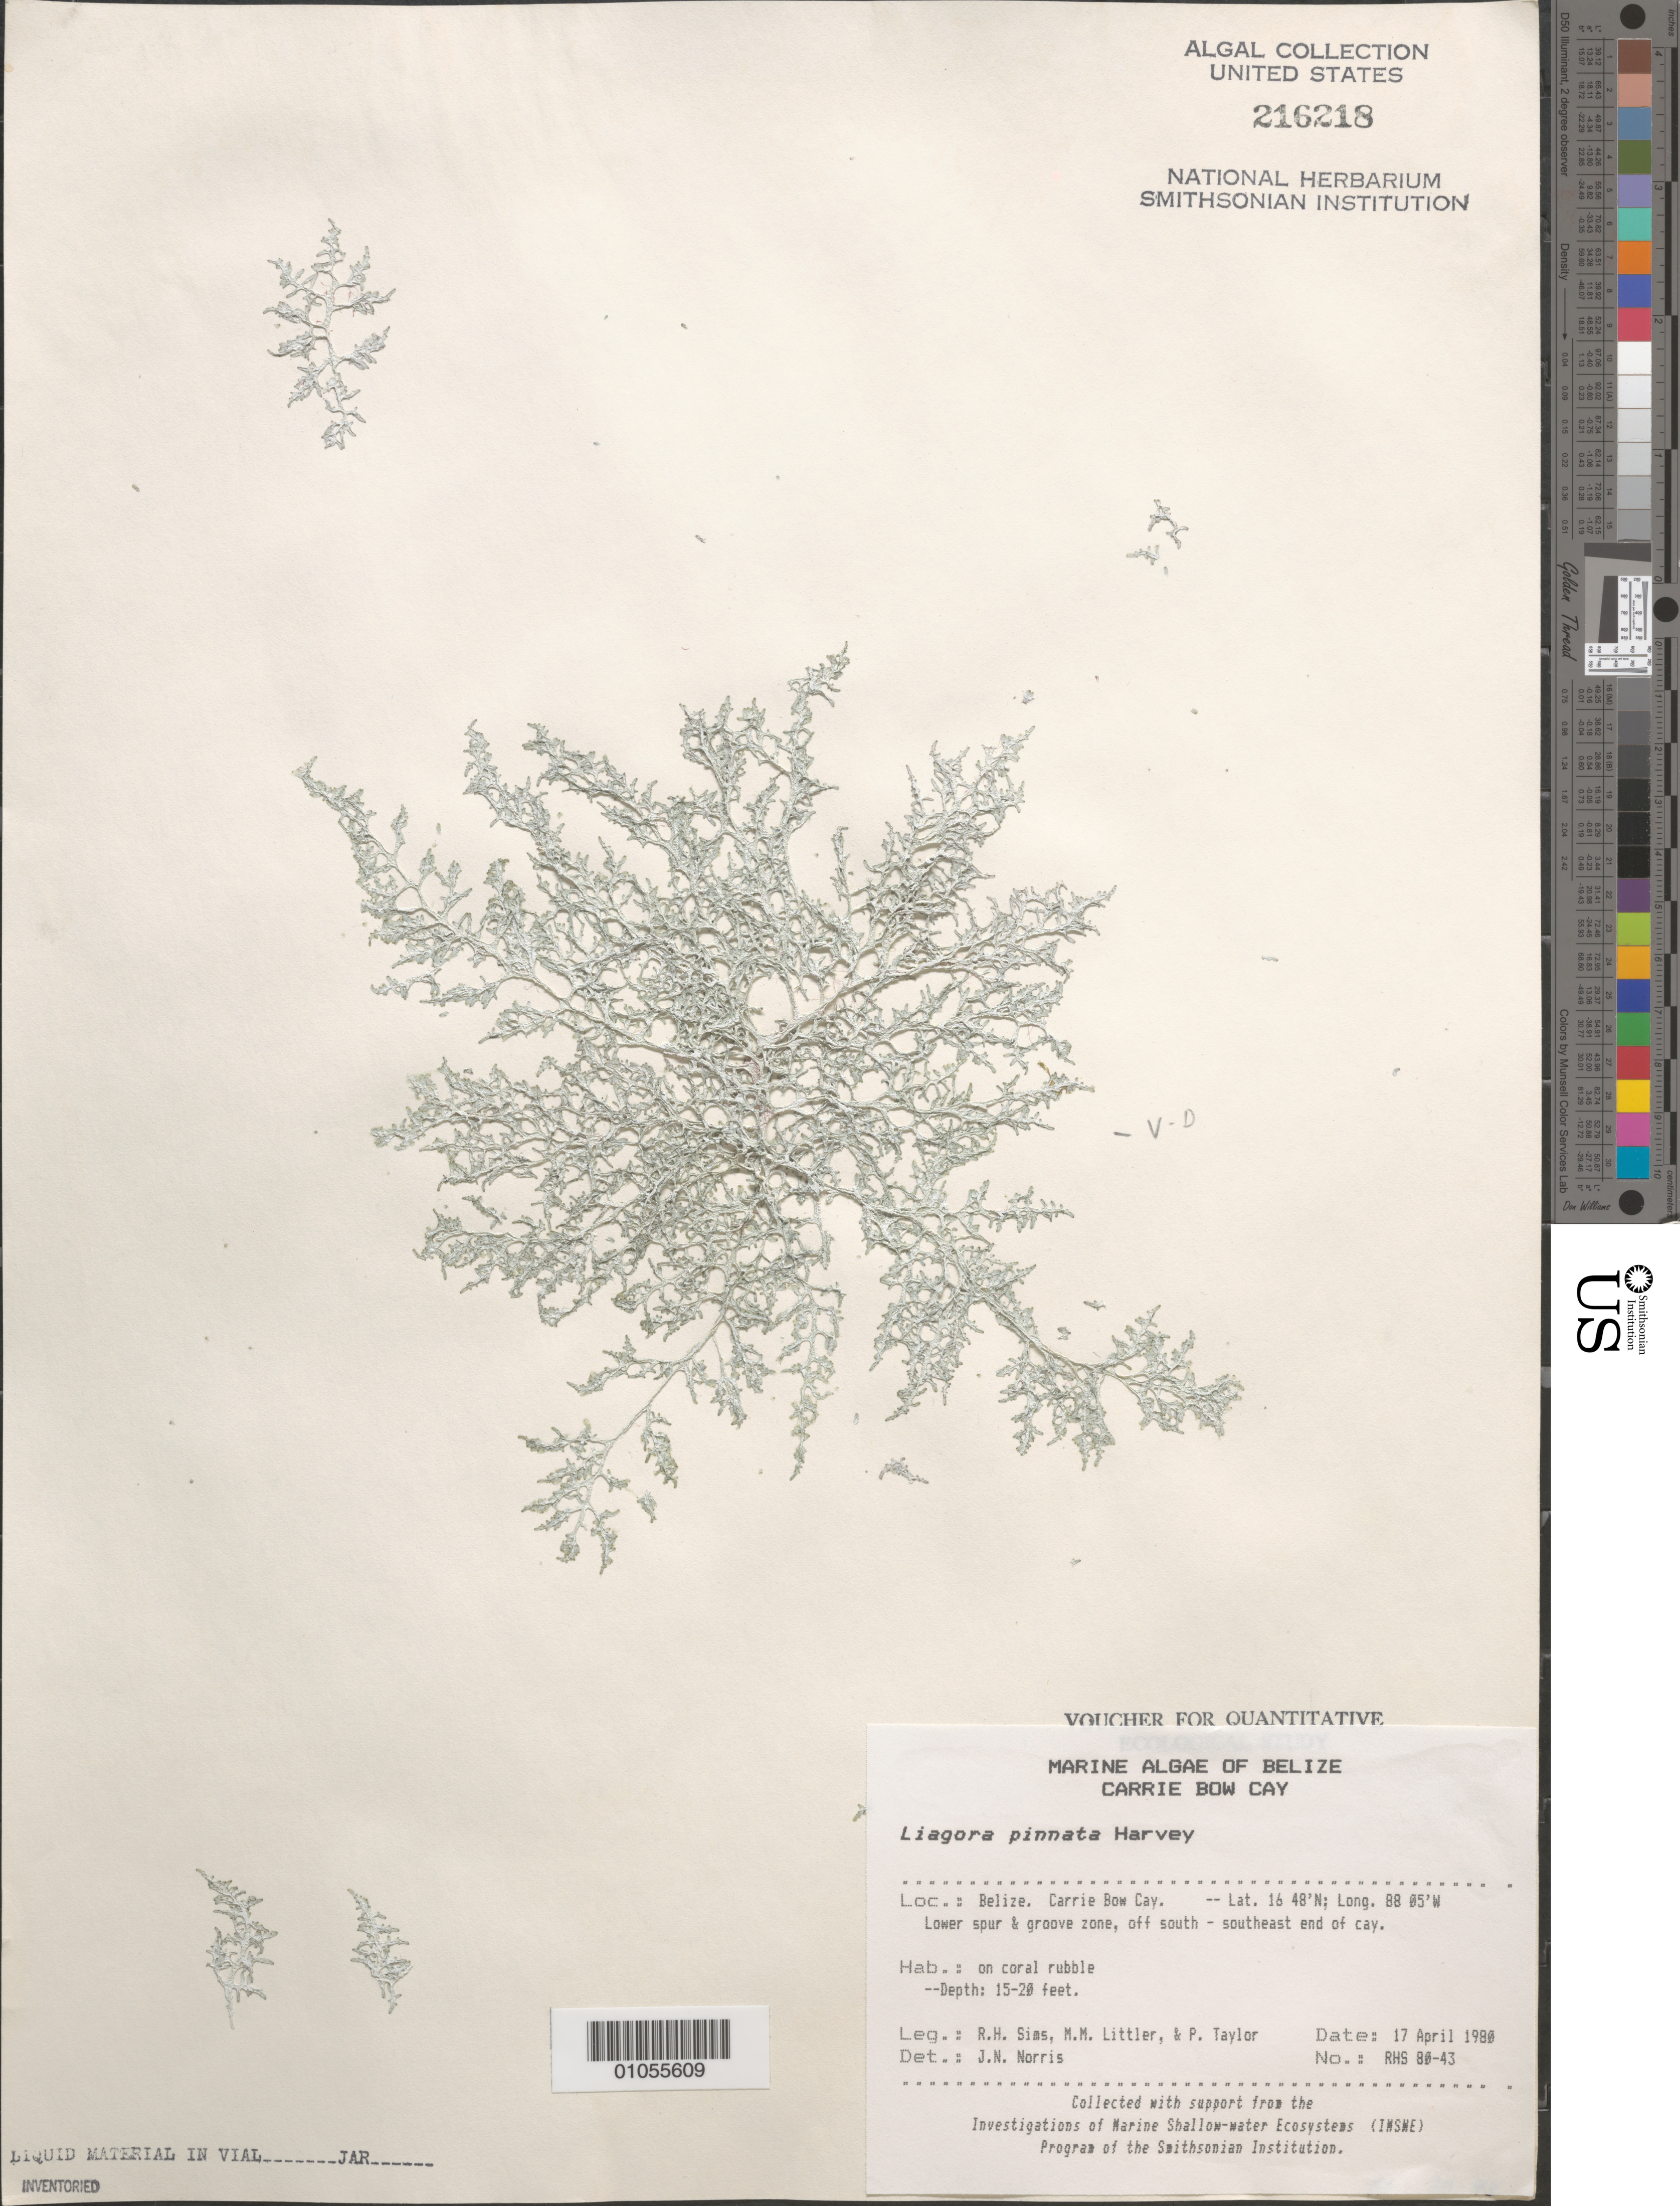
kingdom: Plantae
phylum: Rhodophyta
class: Florideophyceae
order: Nemaliales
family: Liagoraceae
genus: Liagora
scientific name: Liagora pinnata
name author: Harv.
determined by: Norris, James N.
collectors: R. H. Sims, M. M. Littler & P. R. Taylor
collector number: RHS 80-43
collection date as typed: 17 Apr 1980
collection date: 1980-04-17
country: Belize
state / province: Stann Creek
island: Carrie Bow Cay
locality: Lower spur and groove zone, off south southeast end of the cay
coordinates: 16 48'N, 88 05'W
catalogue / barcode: US 216218